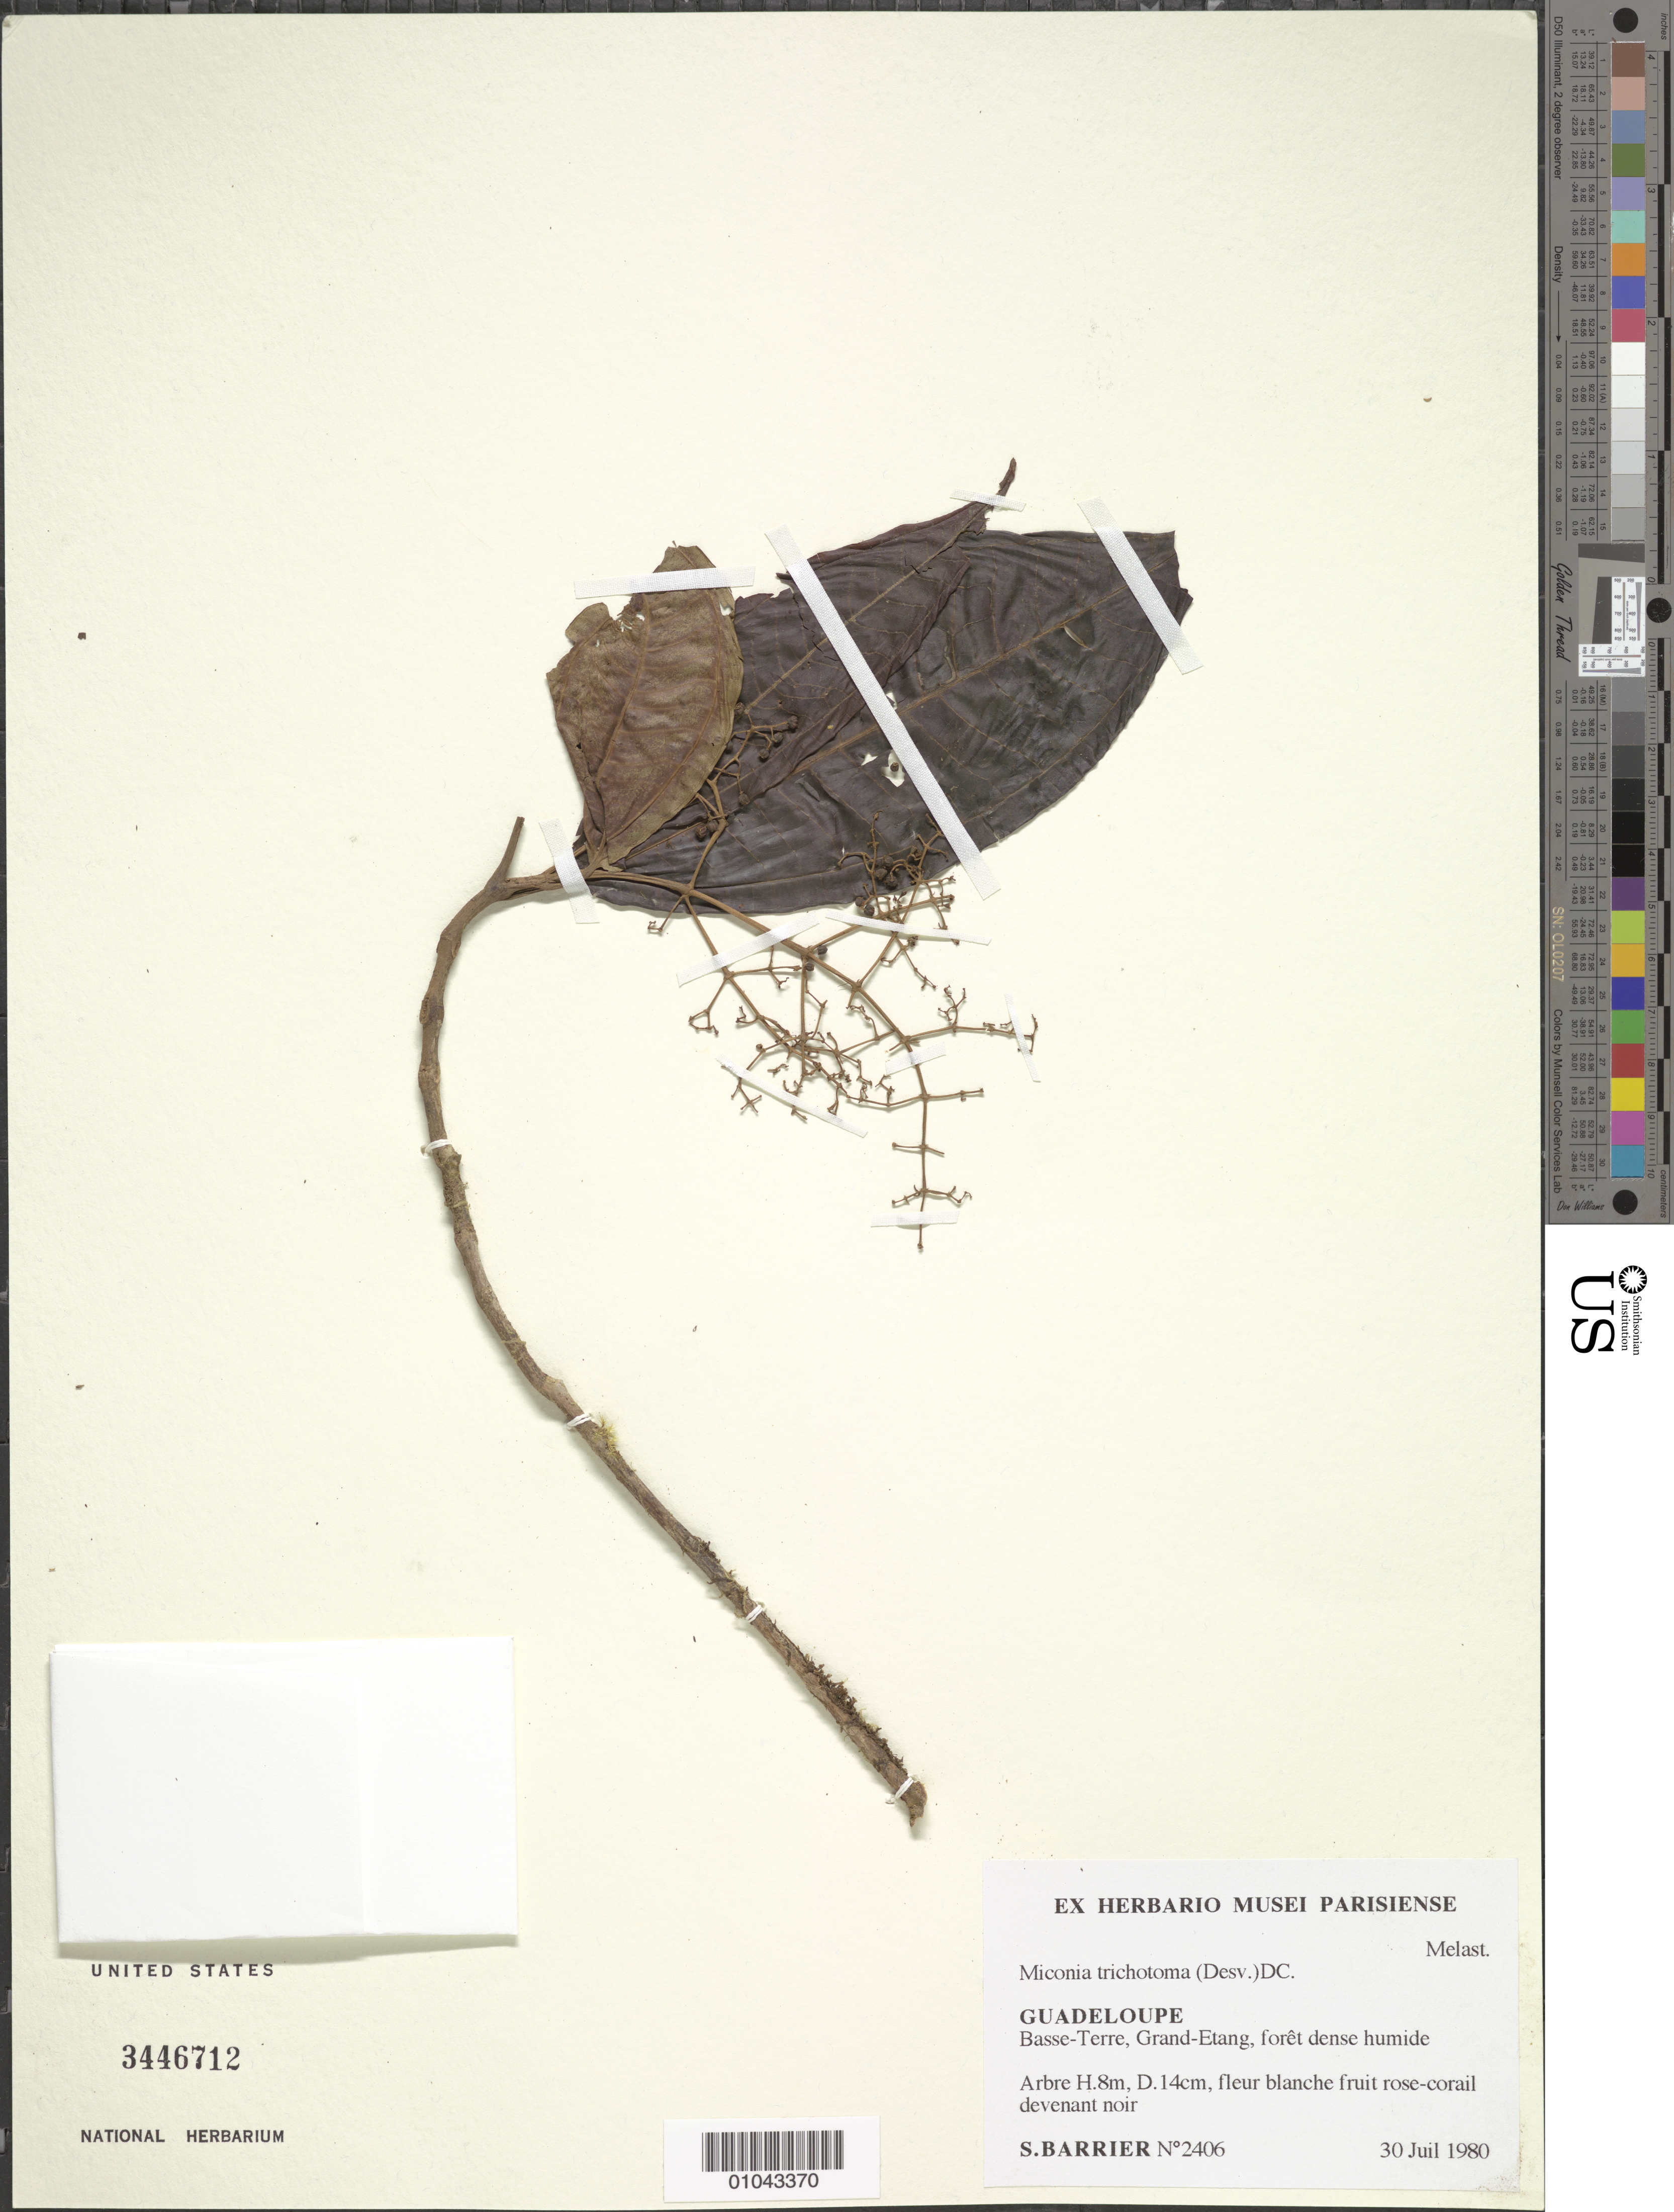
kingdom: Plantae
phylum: Tracheophyta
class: Magnoliopsida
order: Myrtales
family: Melastomataceae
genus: Miconia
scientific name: Miconia trichotoma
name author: (Desr.) DC.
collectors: S. Barrier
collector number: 2406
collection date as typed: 30 Jul 1980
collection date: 1980-07-30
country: Guadeloupe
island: Basse Terre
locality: Grand-Etang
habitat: Forêt dense humide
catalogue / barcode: US 3446712